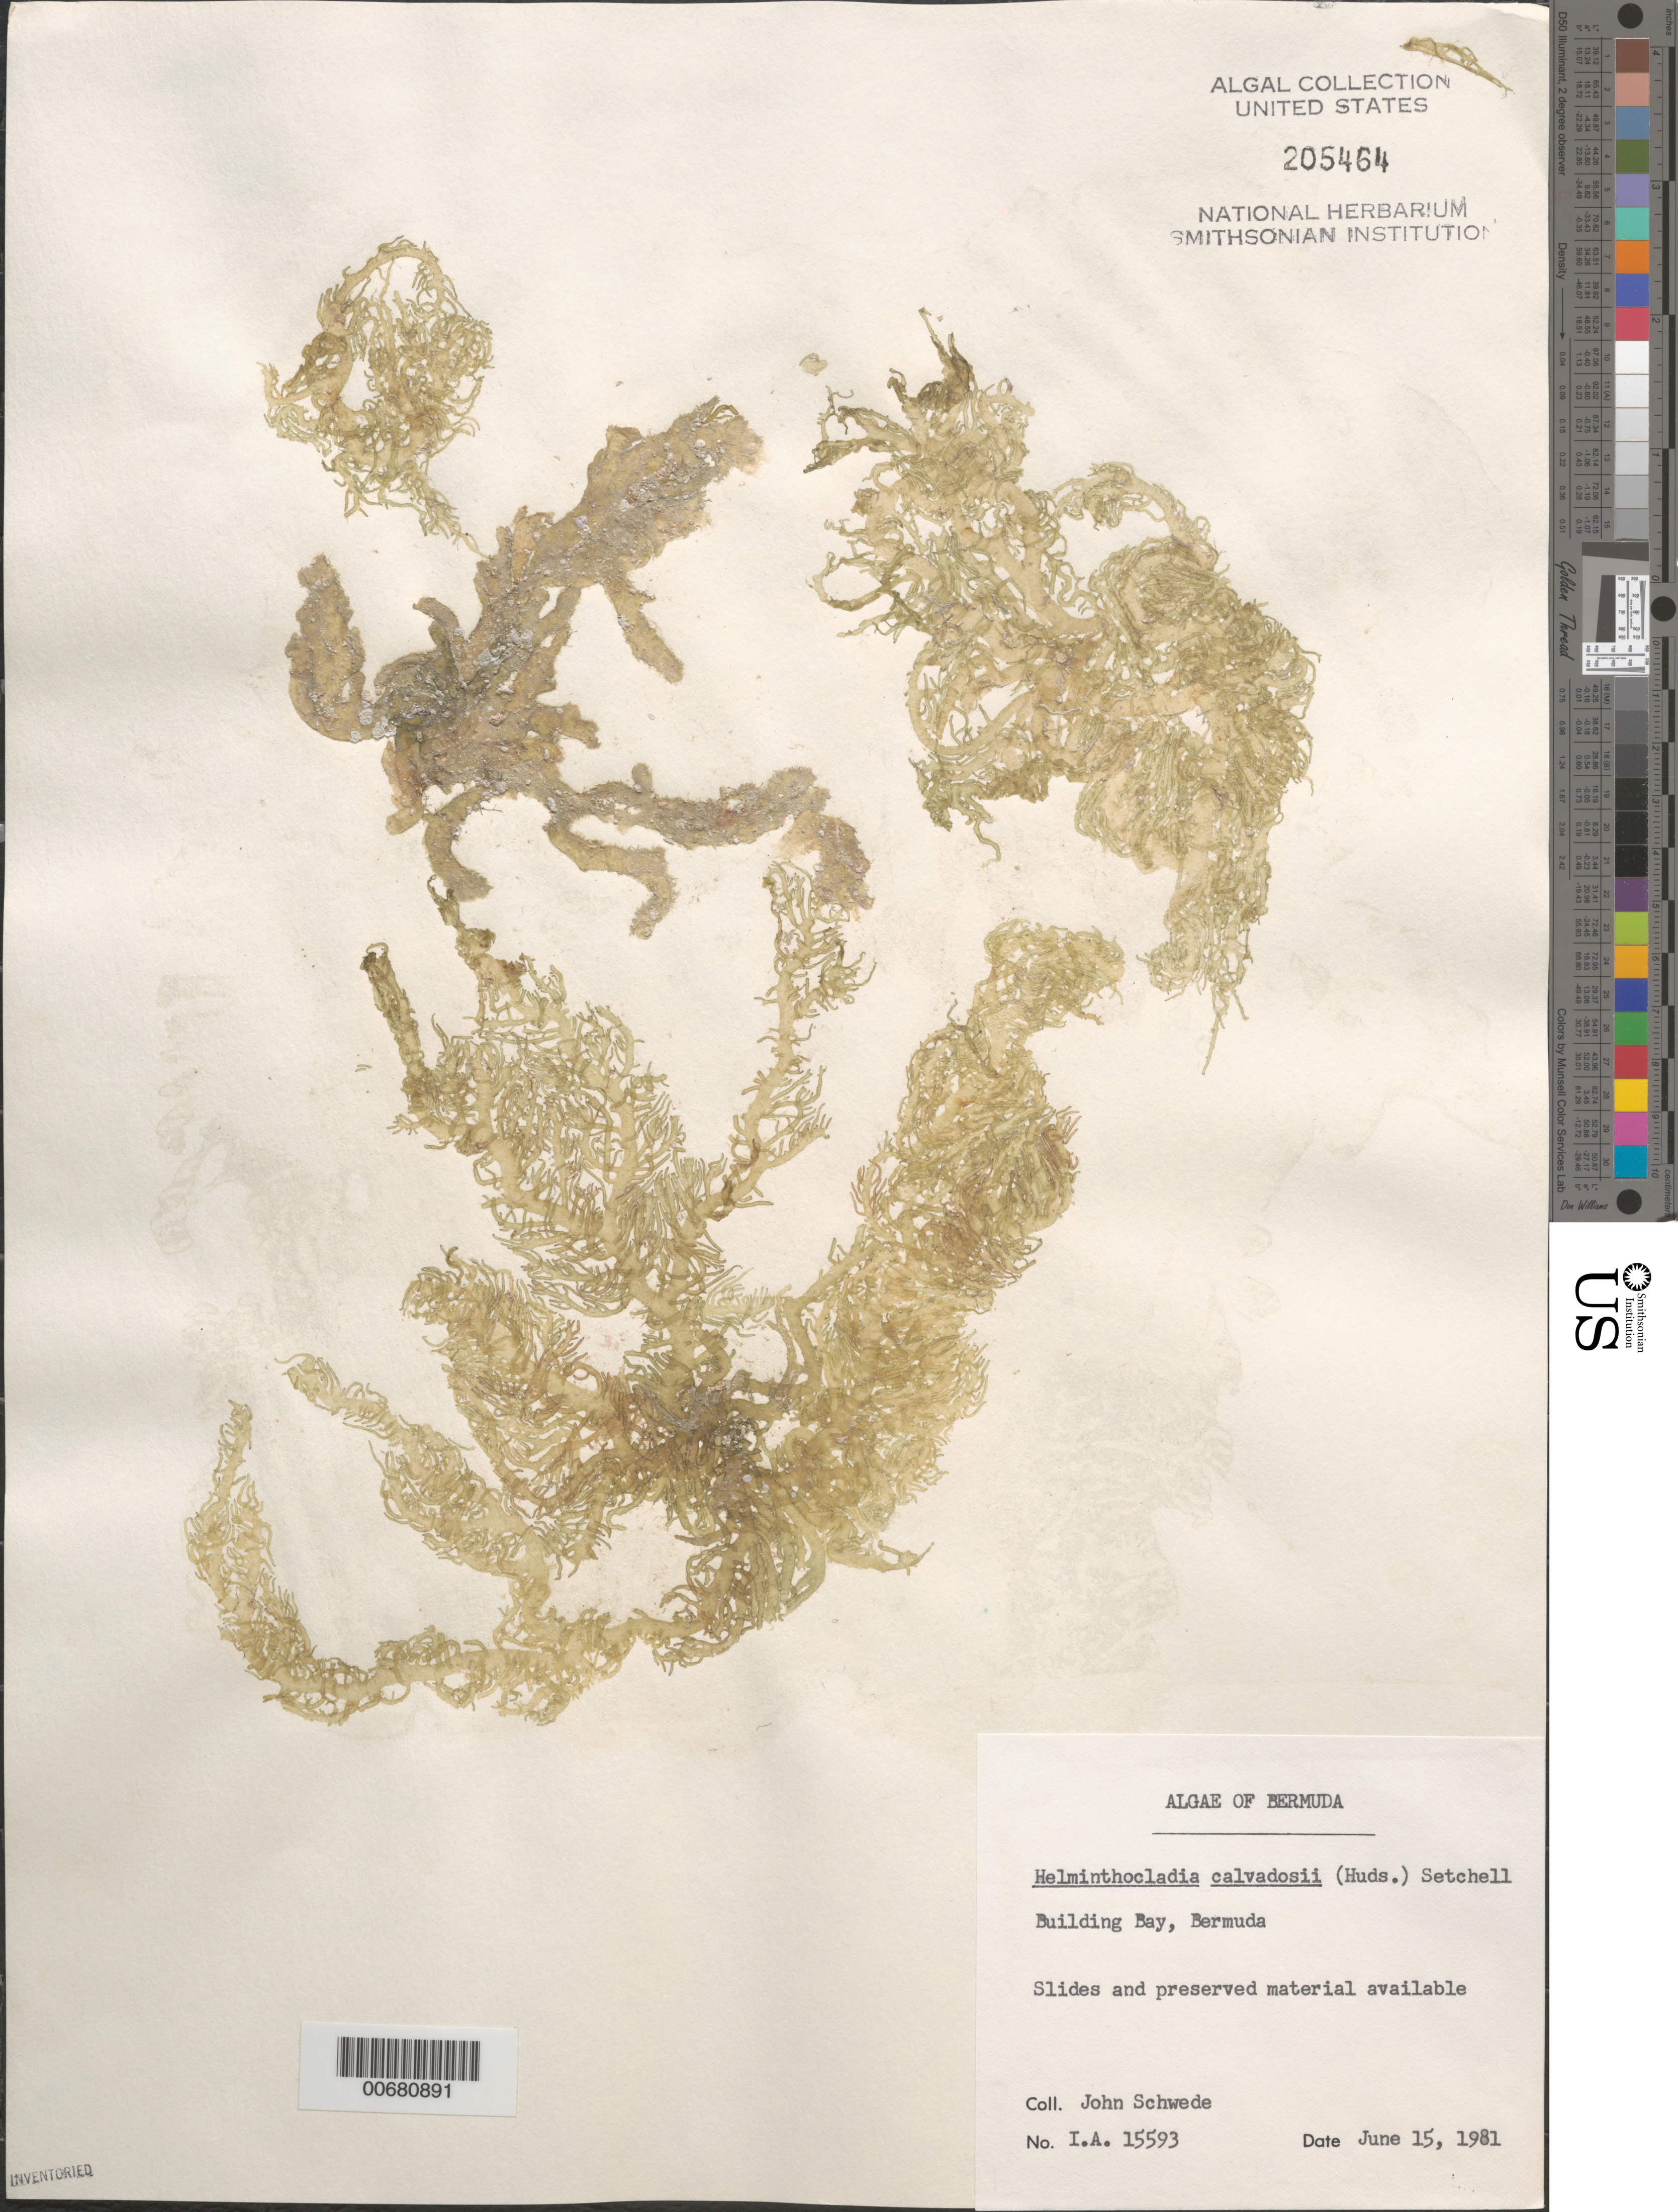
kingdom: Plantae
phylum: Rhodophyta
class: Florideophyceae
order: Nemaliales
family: Liagoraceae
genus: Helminthocladia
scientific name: Helminthocladia calvadosii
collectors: J. Schwede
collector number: IAA 15593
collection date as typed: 15 Jun 1981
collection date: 1981-06-15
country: Bermuda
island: St. George's Island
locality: Buildings Bay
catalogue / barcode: US 205464